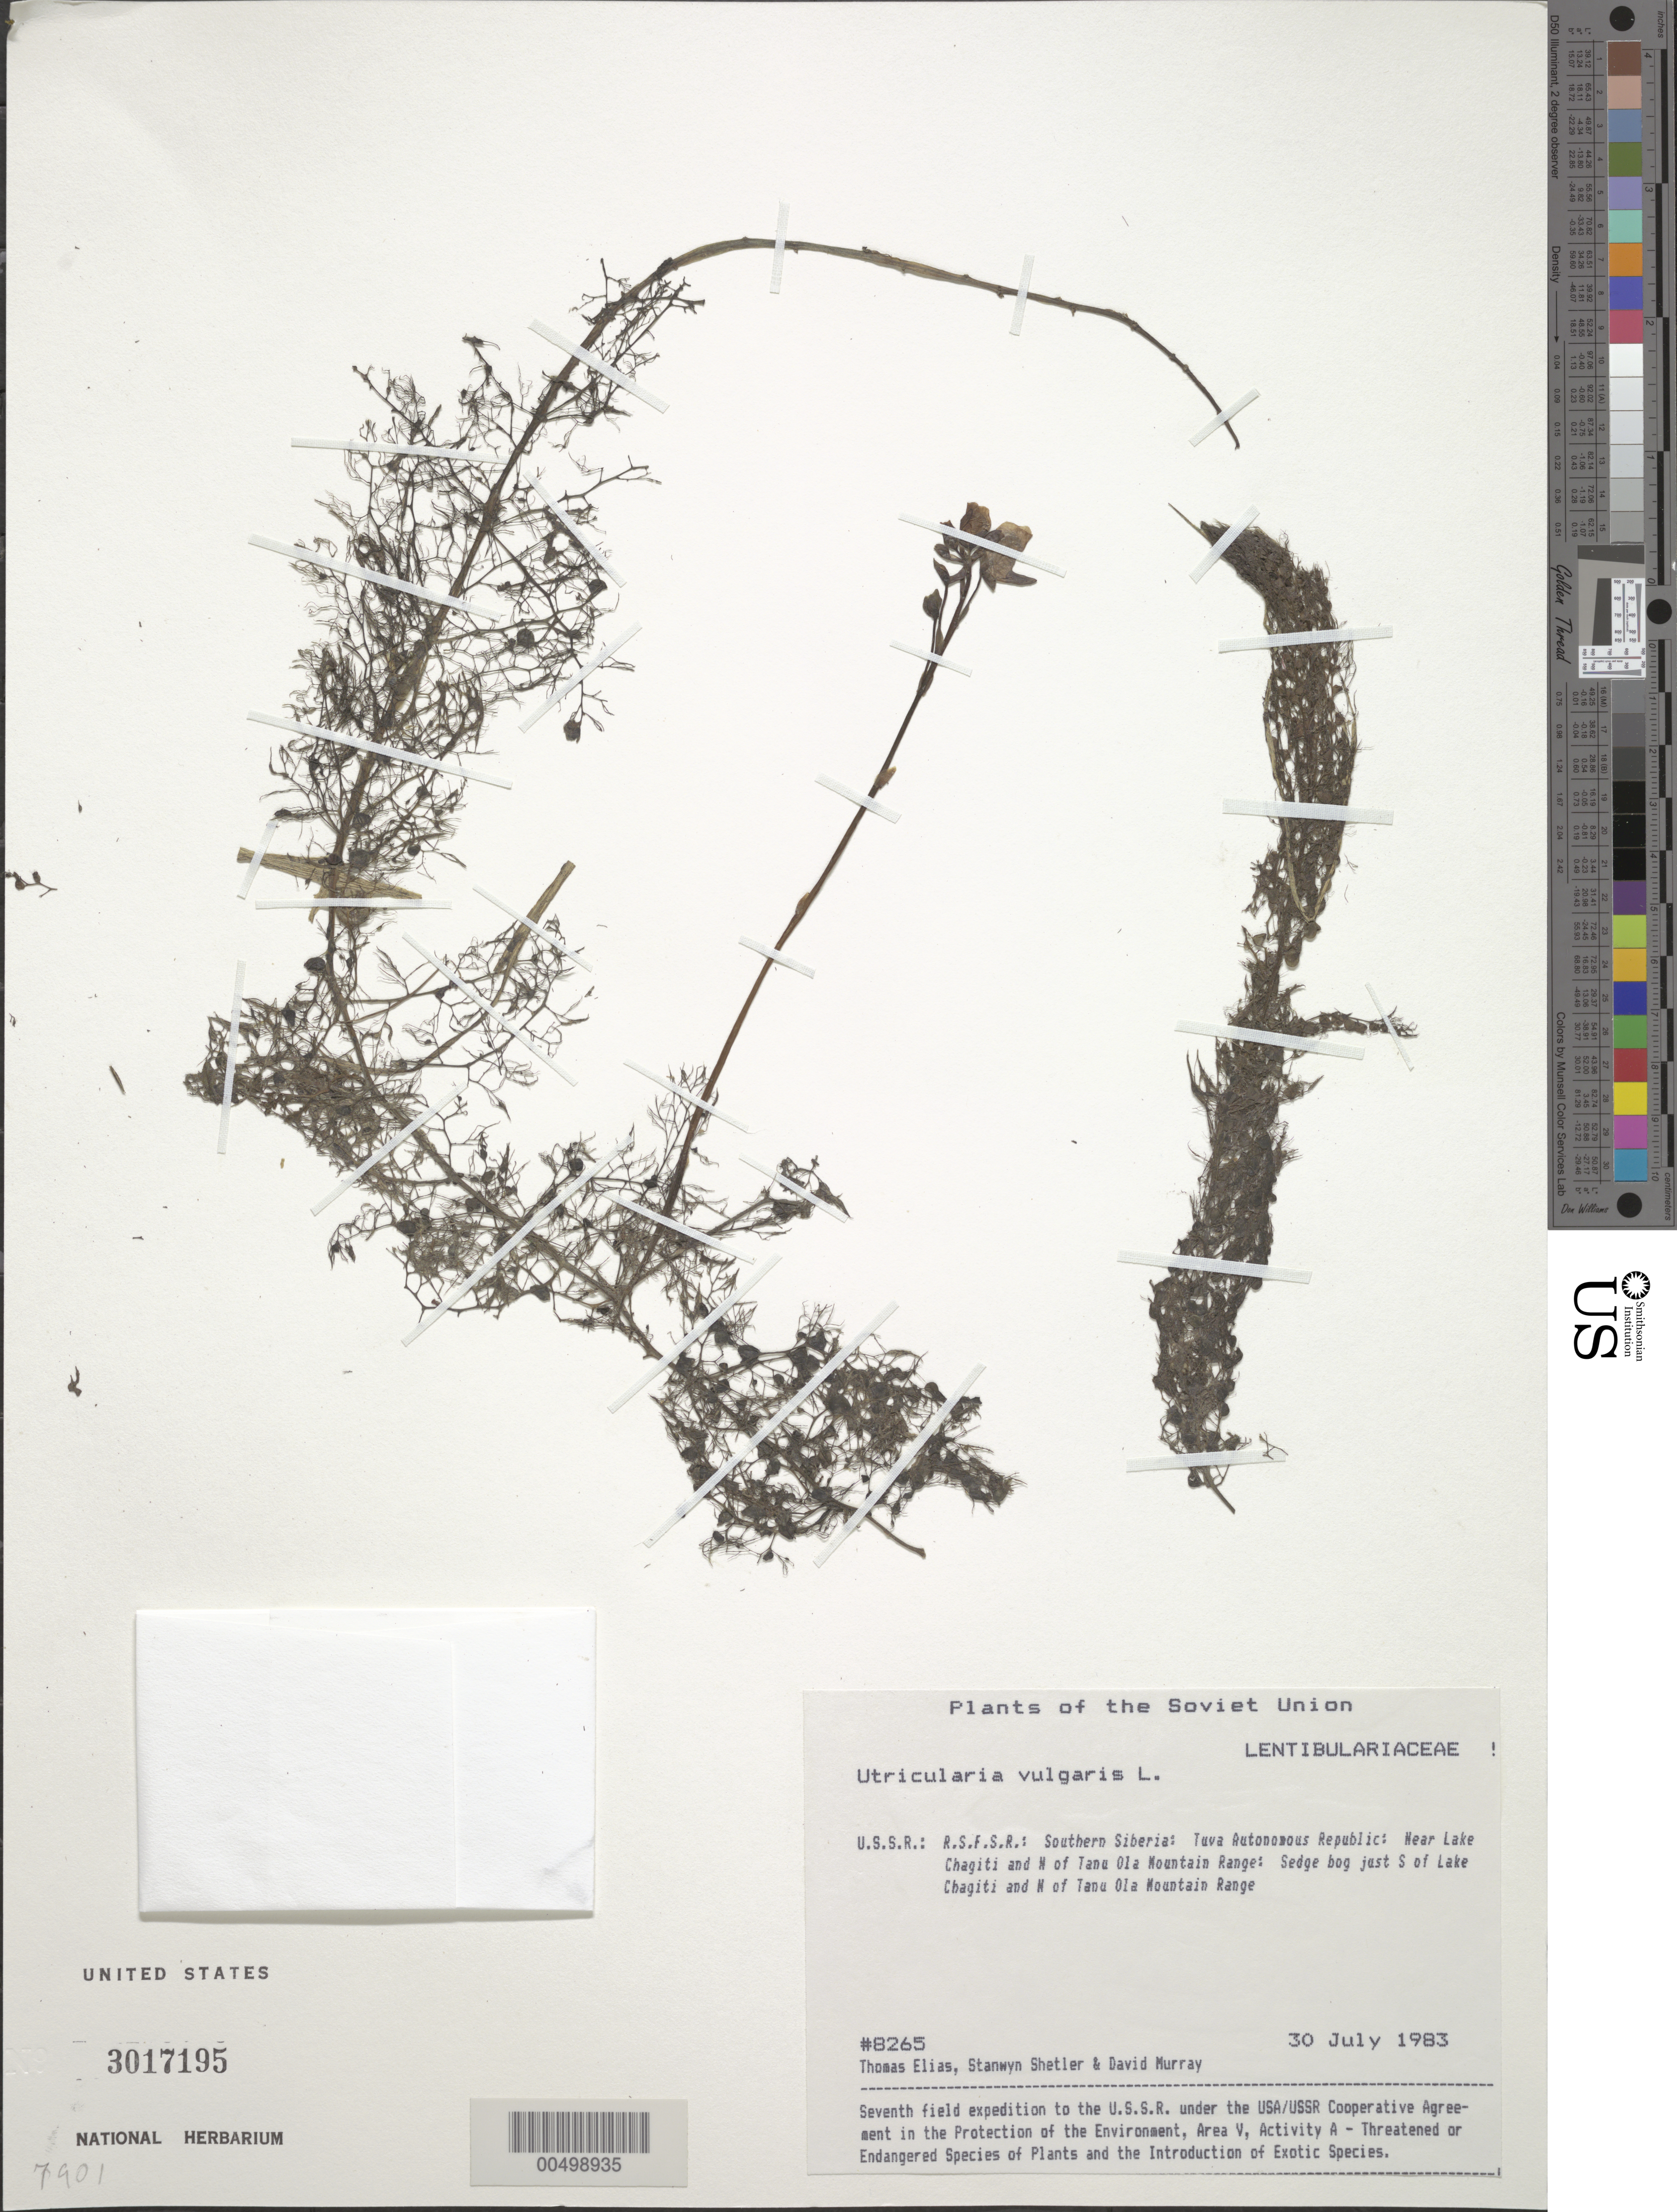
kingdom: Plantae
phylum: Tracheophyta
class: Magnoliopsida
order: Lamiales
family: Lentibulariaceae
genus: Utricularia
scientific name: Utricularia vulgaris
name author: L.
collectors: T. Elias, S. Shetler & D. F. Murray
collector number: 8265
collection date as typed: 30 Jul 1983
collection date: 1983-07-30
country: Russian Federation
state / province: Tuva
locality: just S of Lake Chagitai and N of Tannu-Ola Mountain Range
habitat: sedge bog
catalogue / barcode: US 3017195